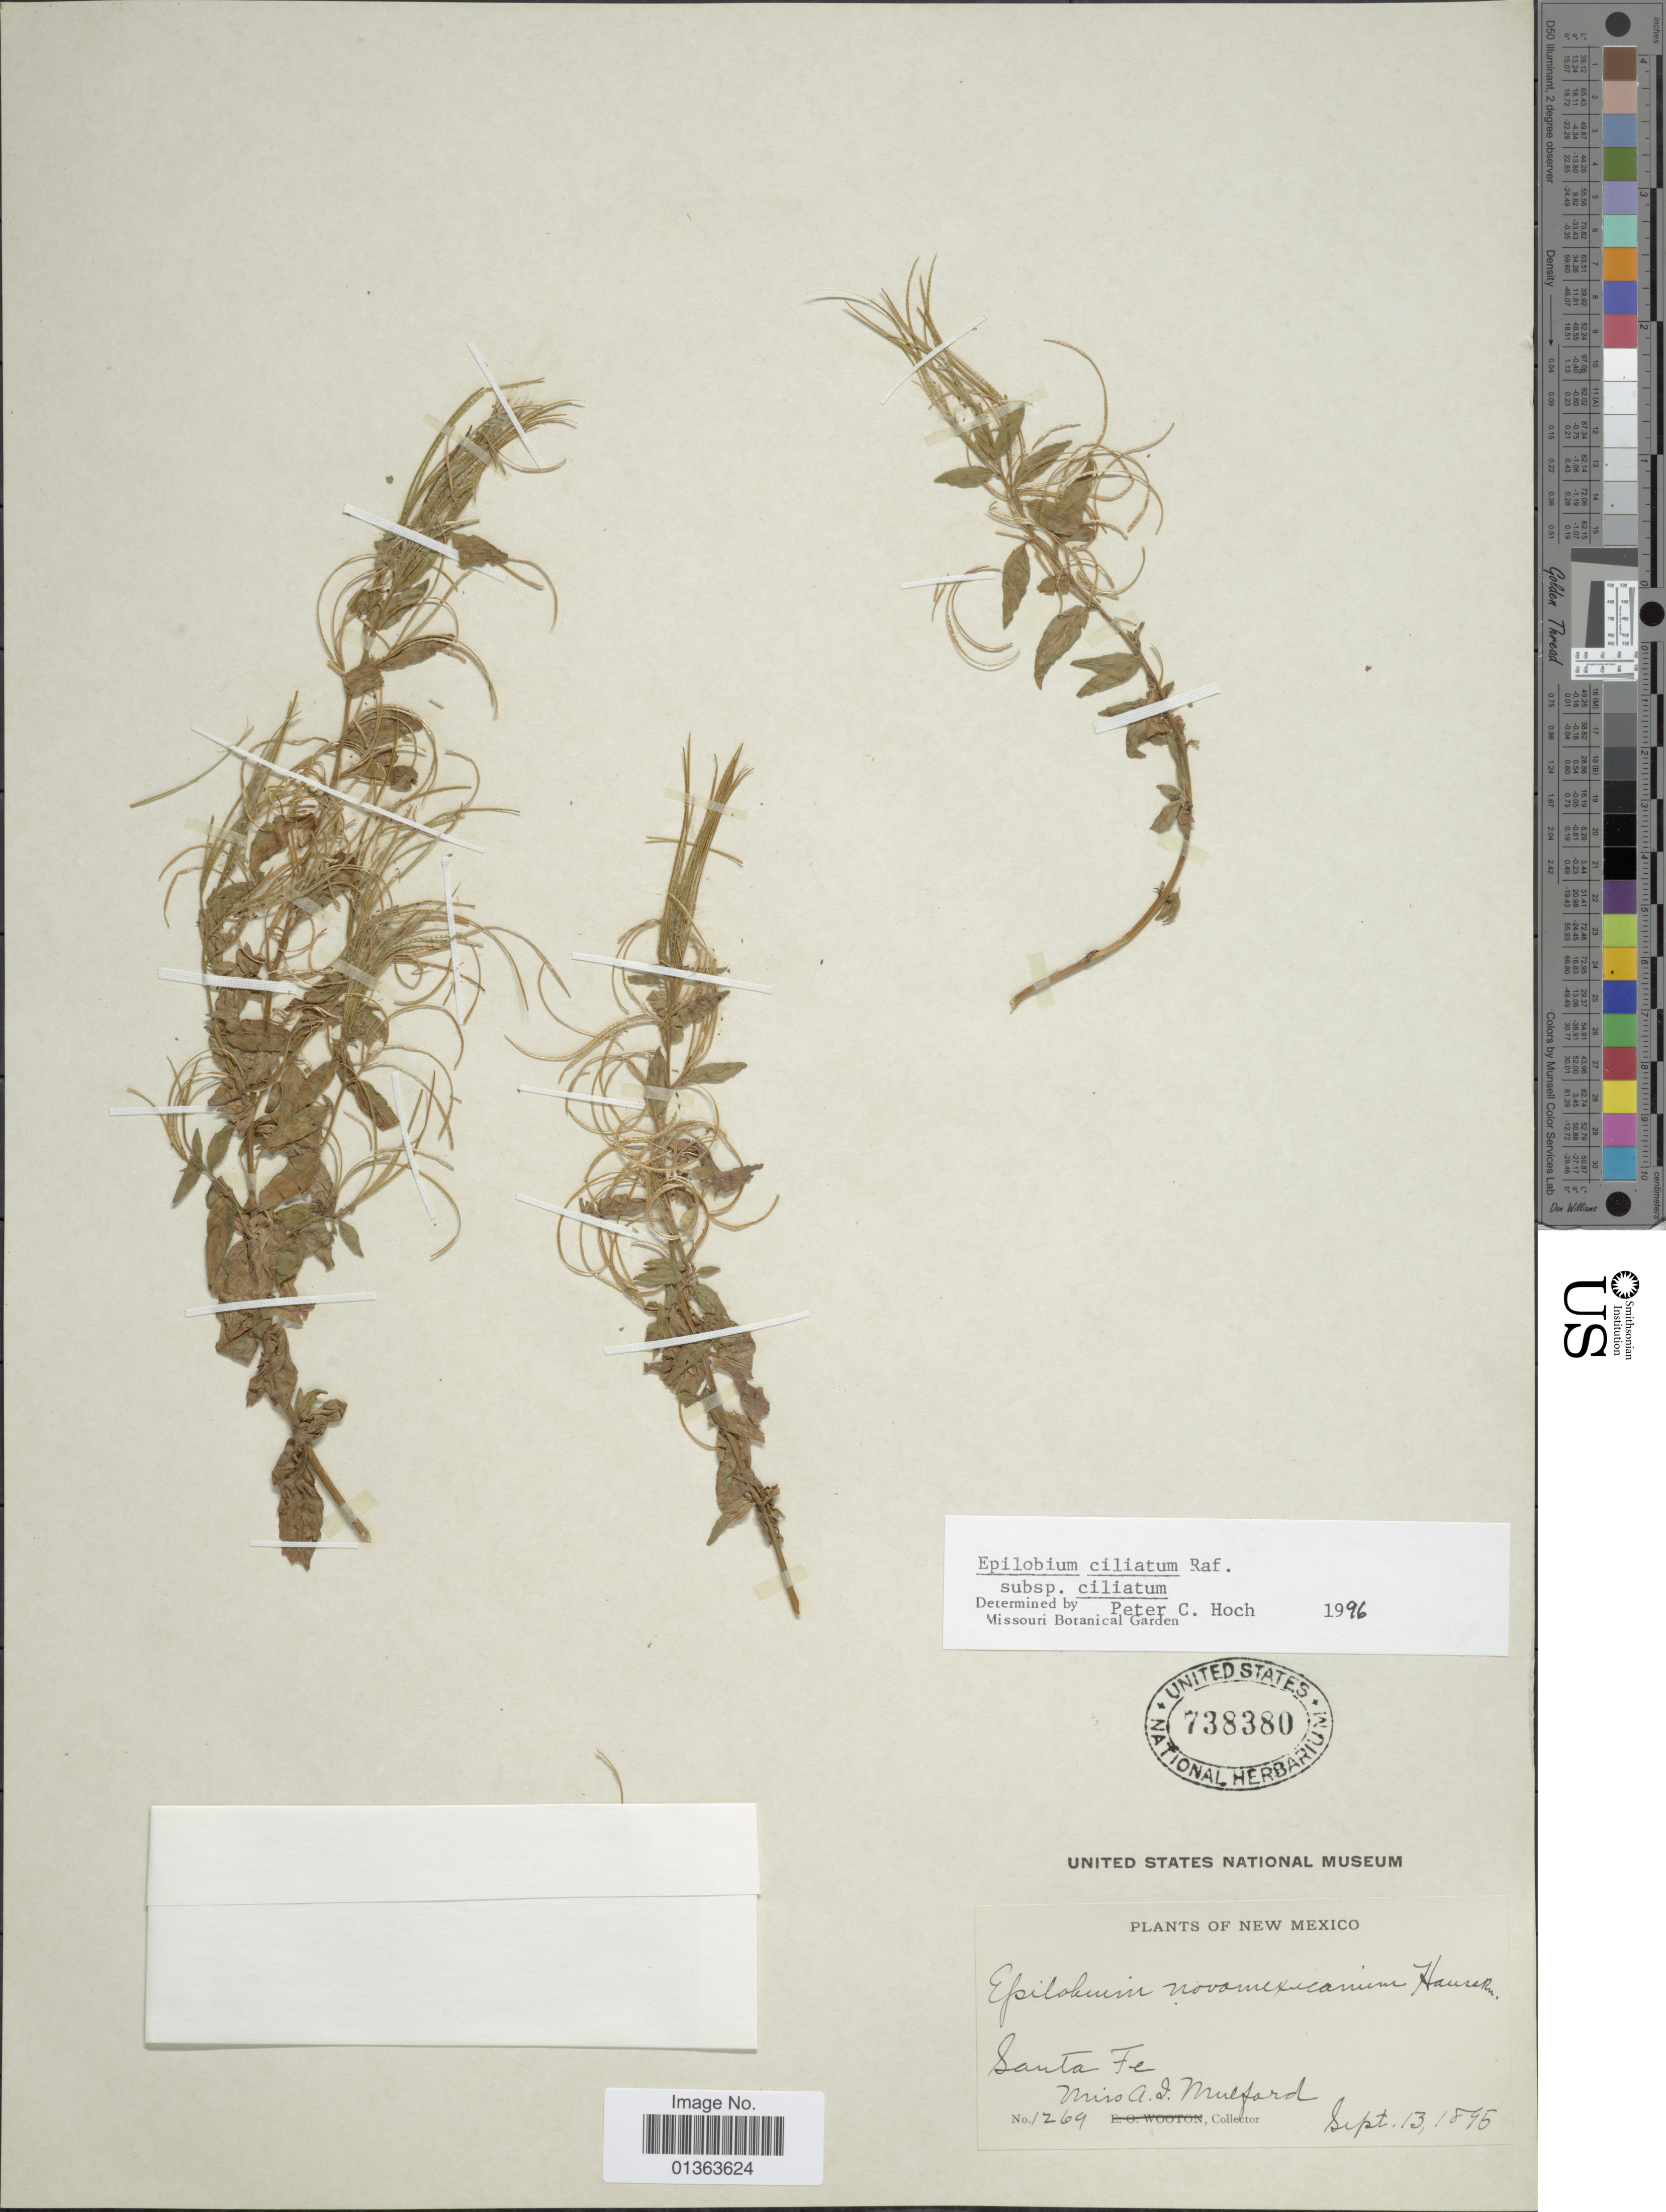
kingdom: Plantae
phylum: Tracheophyta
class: Magnoliopsida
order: Myrtales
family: Onagraceae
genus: Epilobium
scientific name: Epilobium ciliatum subsp. ciliatum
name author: Raf.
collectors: A. Mulford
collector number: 1269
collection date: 1895-09-13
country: United States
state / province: New Mexico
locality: Santa Fe.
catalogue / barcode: US 738380